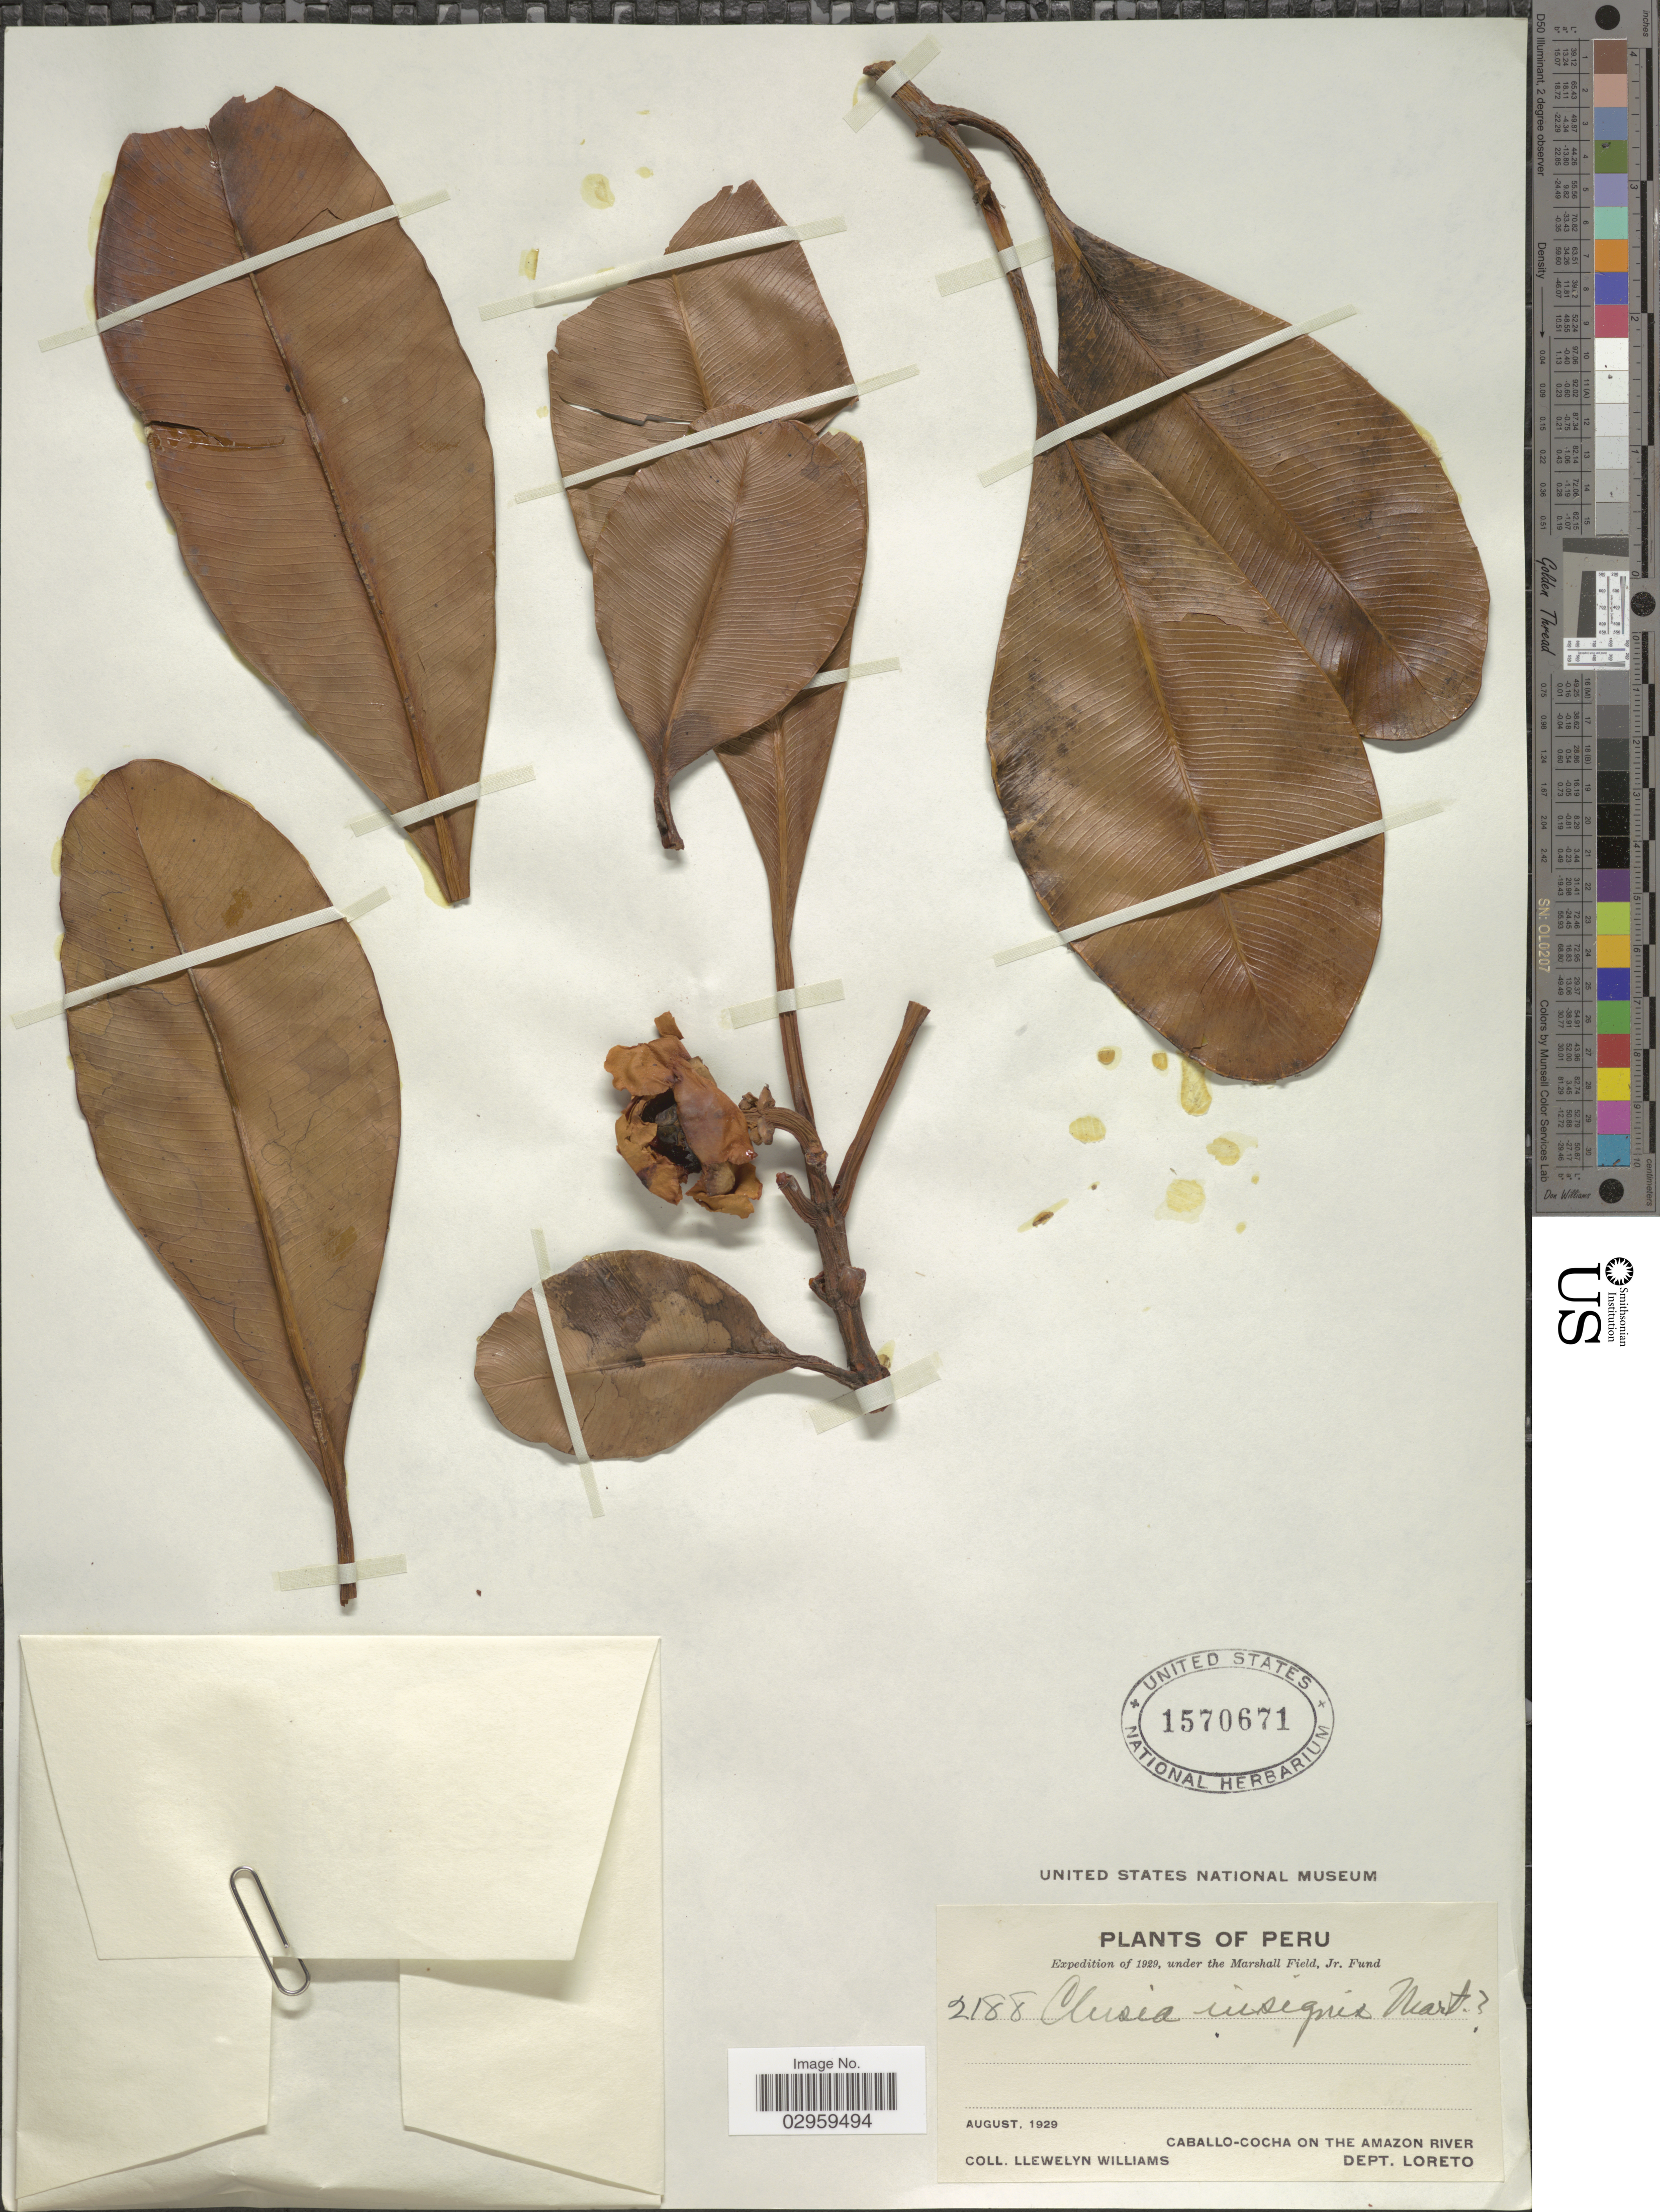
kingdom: Plantae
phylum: Tracheophyta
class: Magnoliopsida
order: Malpighiales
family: Clusiaceae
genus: Clusia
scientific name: Clusia insignis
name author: Mart.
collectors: Ll. Williams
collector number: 2188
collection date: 1929-08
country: Peru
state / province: Loreto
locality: Caballo-Cocha on the Amazon River. Dept. Loreto.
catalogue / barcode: US 1570671